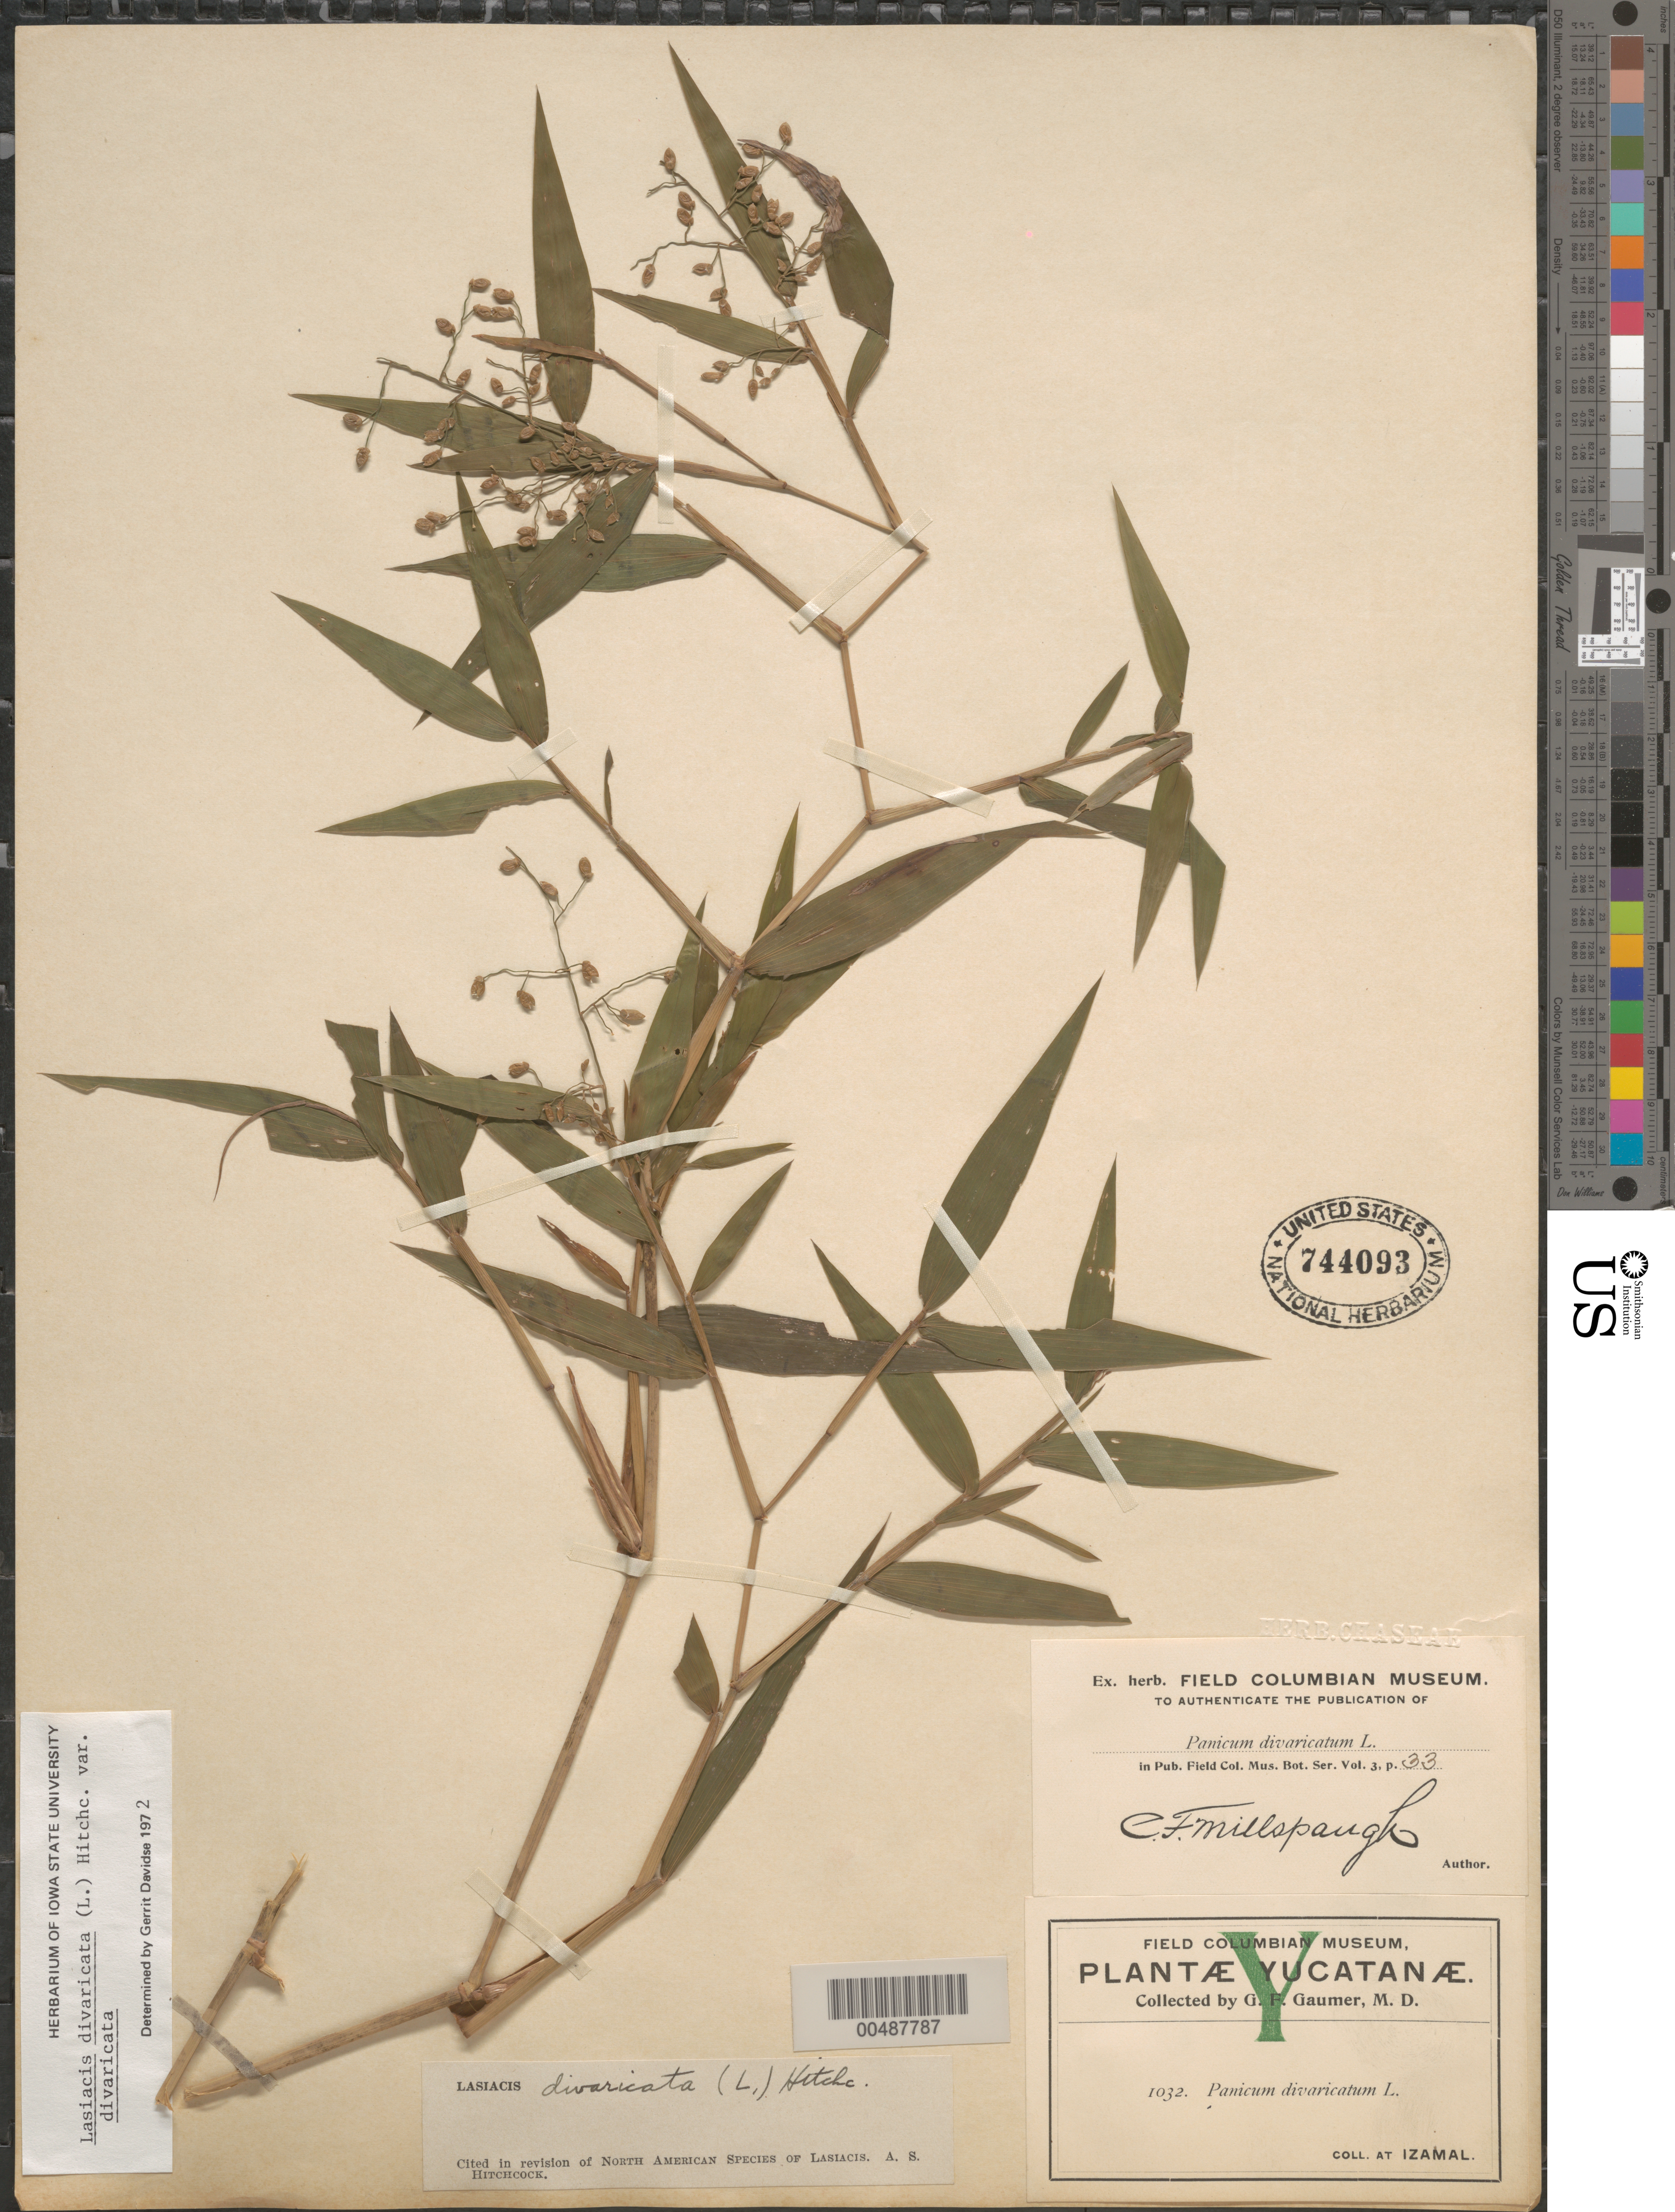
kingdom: Plantae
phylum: Tracheophyta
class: Liliopsida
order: Poales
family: Poaceae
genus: Lasiacis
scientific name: Lasiacis divaricata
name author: (L.) Hitchc.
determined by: Davidse, Gerrit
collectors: G. F. Gaumer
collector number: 1032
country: Mexico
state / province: Yucatan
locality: Izamal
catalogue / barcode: US 744093